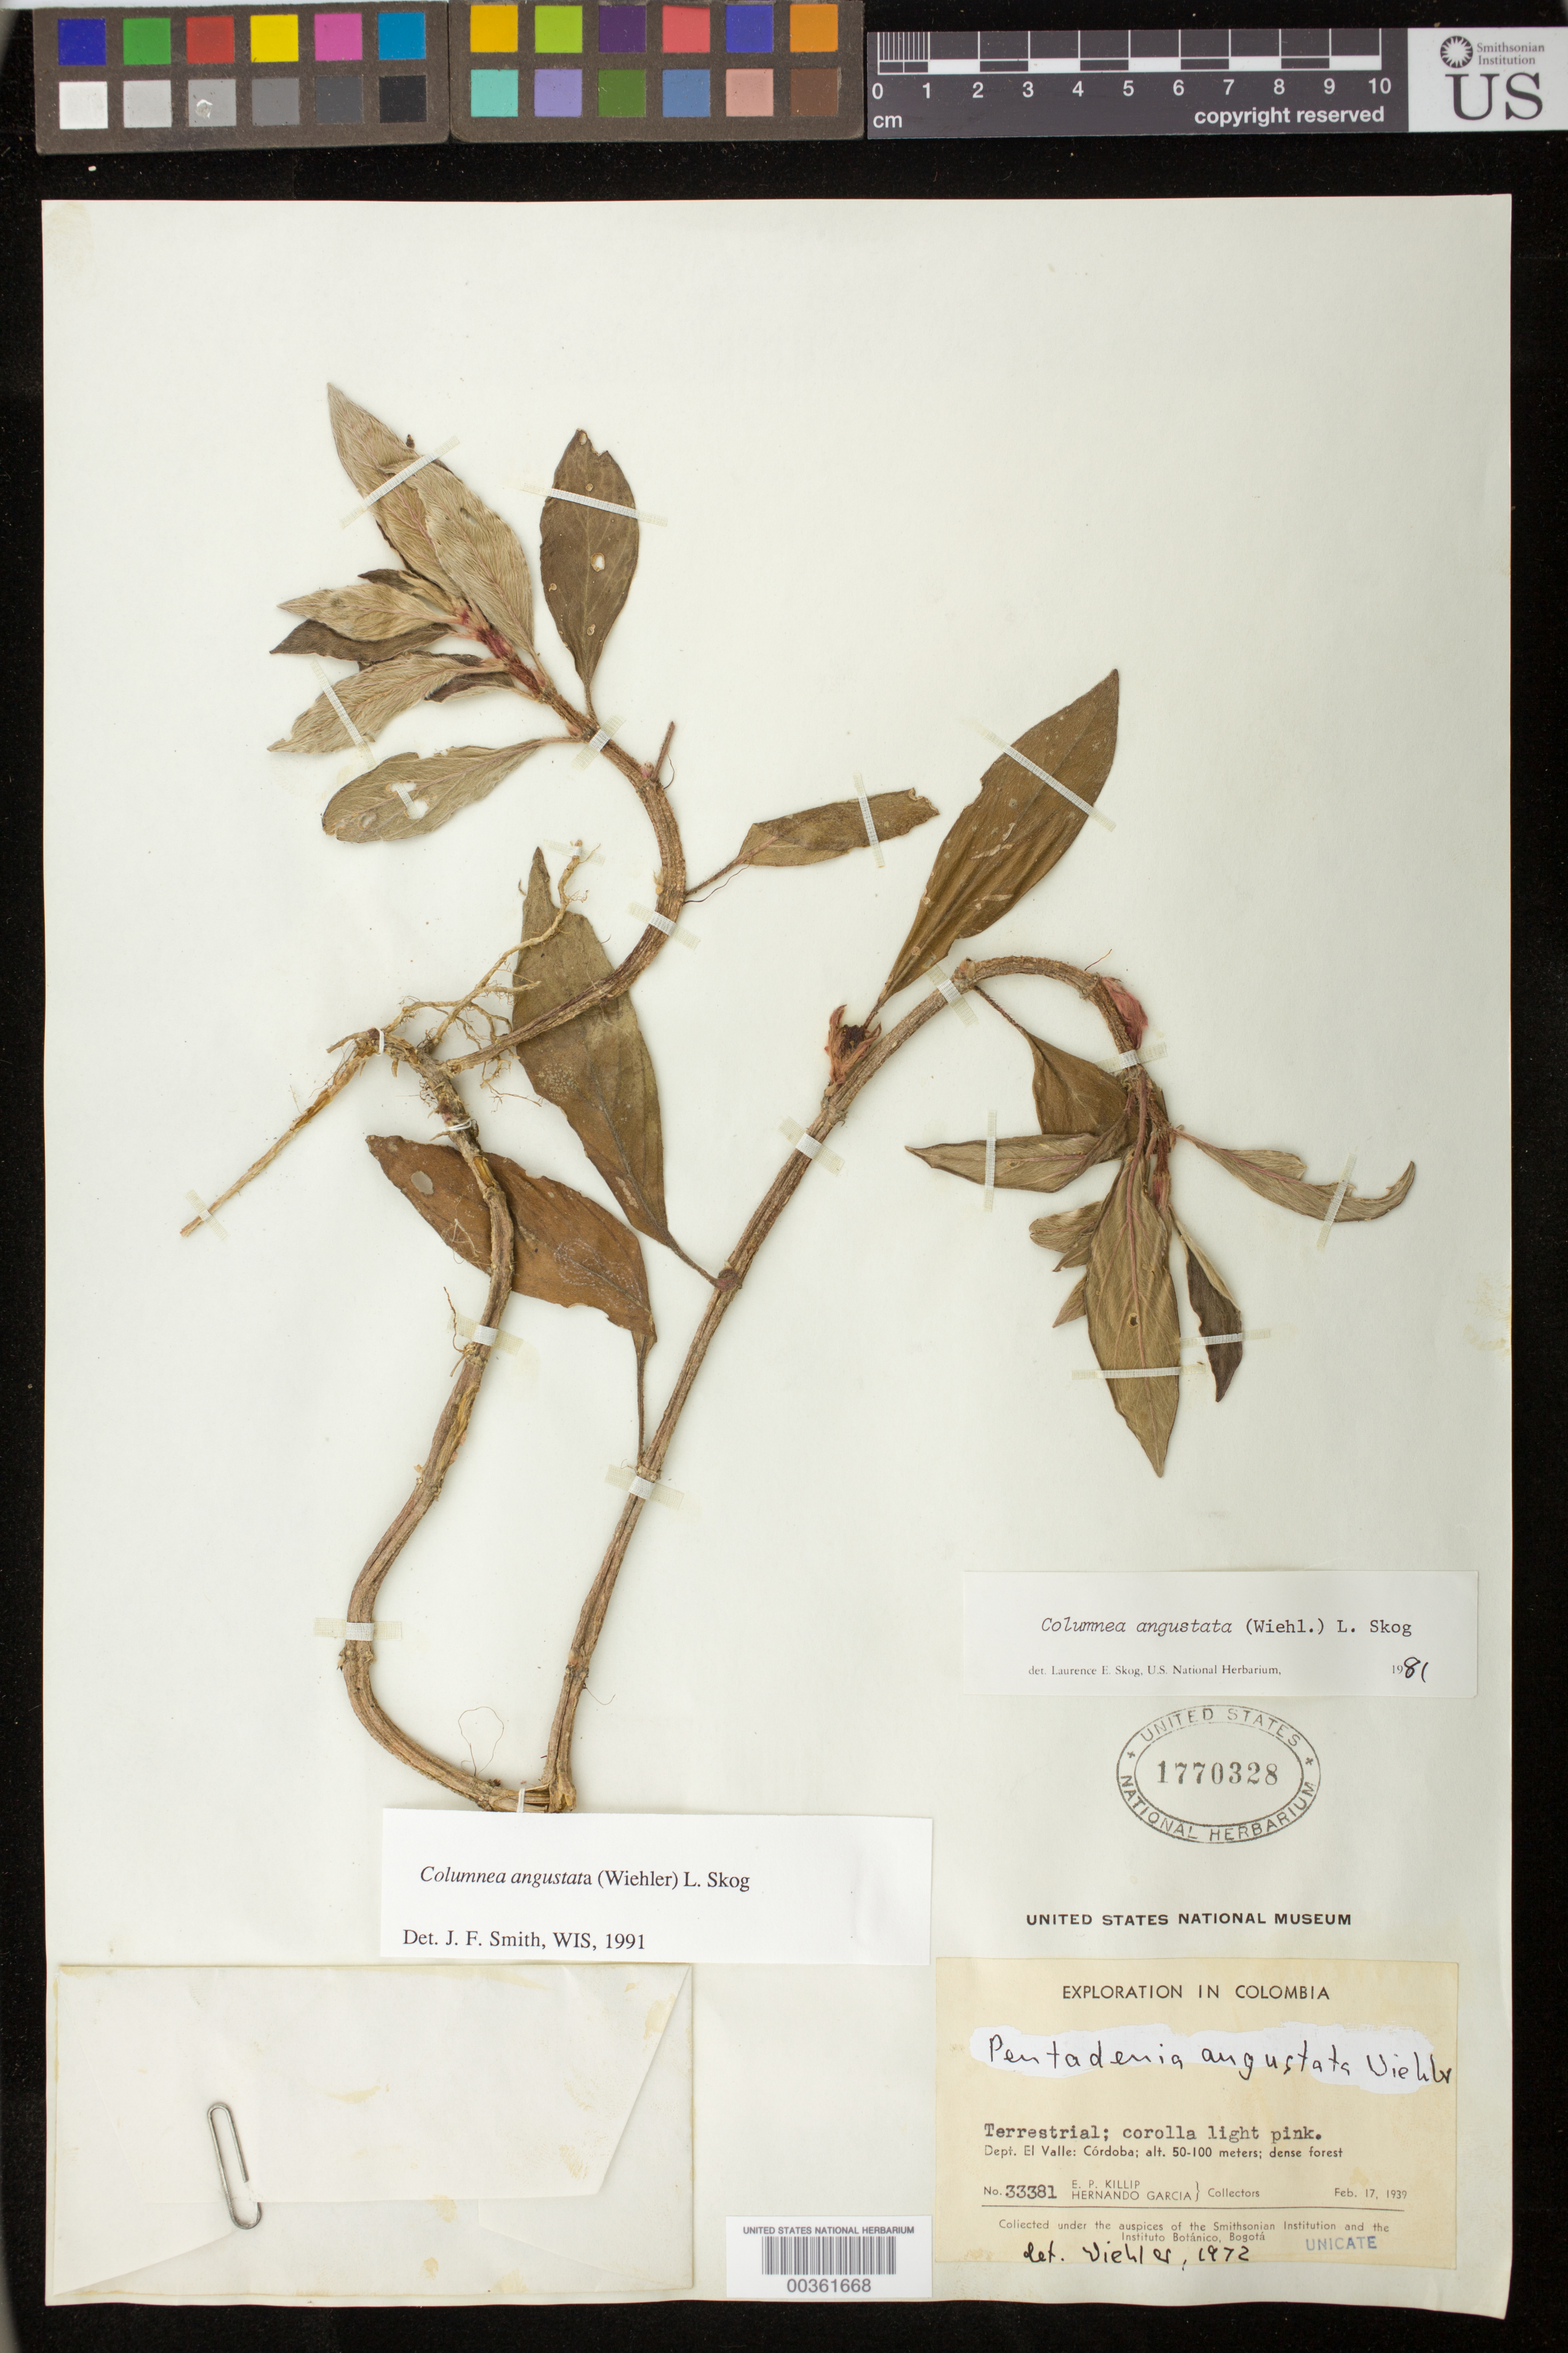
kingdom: Plantae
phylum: Tracheophyta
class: Magnoliopsida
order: Lamiales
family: Gesneriaceae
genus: Columnea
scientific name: Columnea angustata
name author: (Wiehler) L.E. Skog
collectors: E. P. Killip & H. Garcia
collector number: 33381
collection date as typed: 17 Feb 1939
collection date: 1939-02-17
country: Colombia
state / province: Valle del Cauca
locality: Dept. El Valle: Córdoba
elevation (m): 50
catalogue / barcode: US 1770328